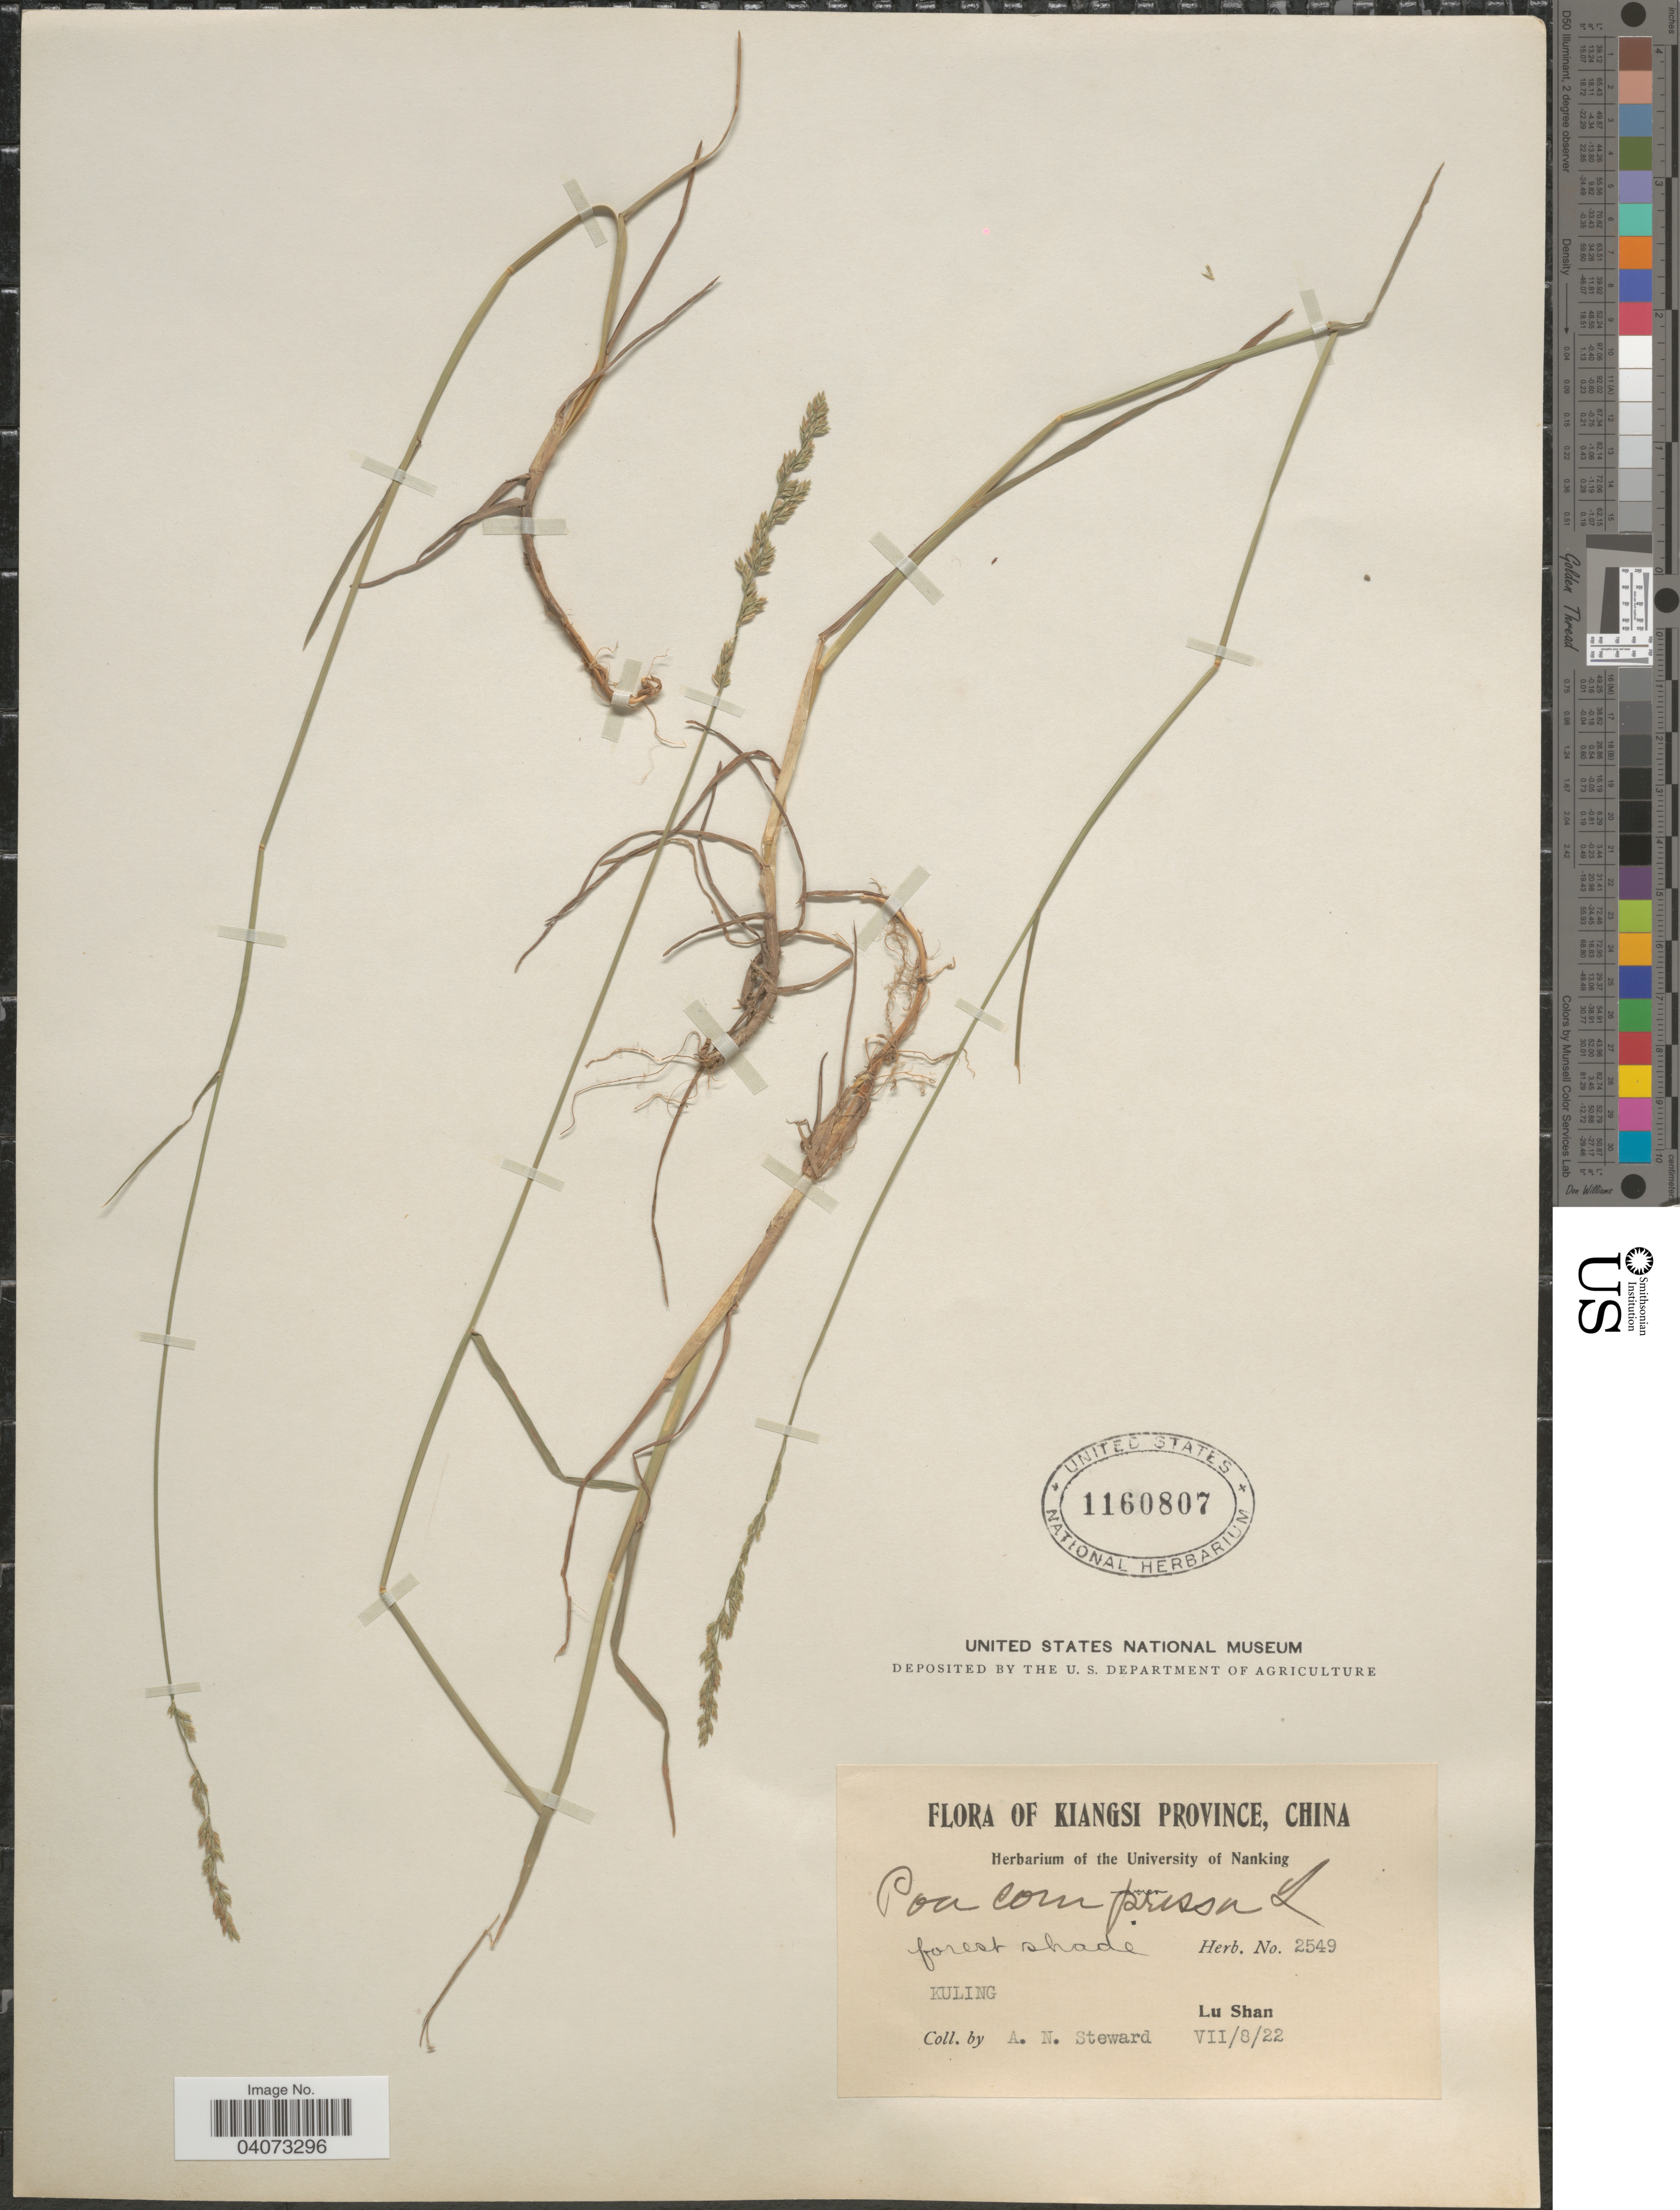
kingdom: Plantae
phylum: Tracheophyta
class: Liliopsida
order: Poales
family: Poaceae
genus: Poa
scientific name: Poa compressa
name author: L.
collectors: A. N. Steward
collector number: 2549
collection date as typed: Transcribed d/m/y: 8/7/22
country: China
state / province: Jiangxi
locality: Kiangsi Province. Kuling. Lu Shan.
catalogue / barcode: US 1160807